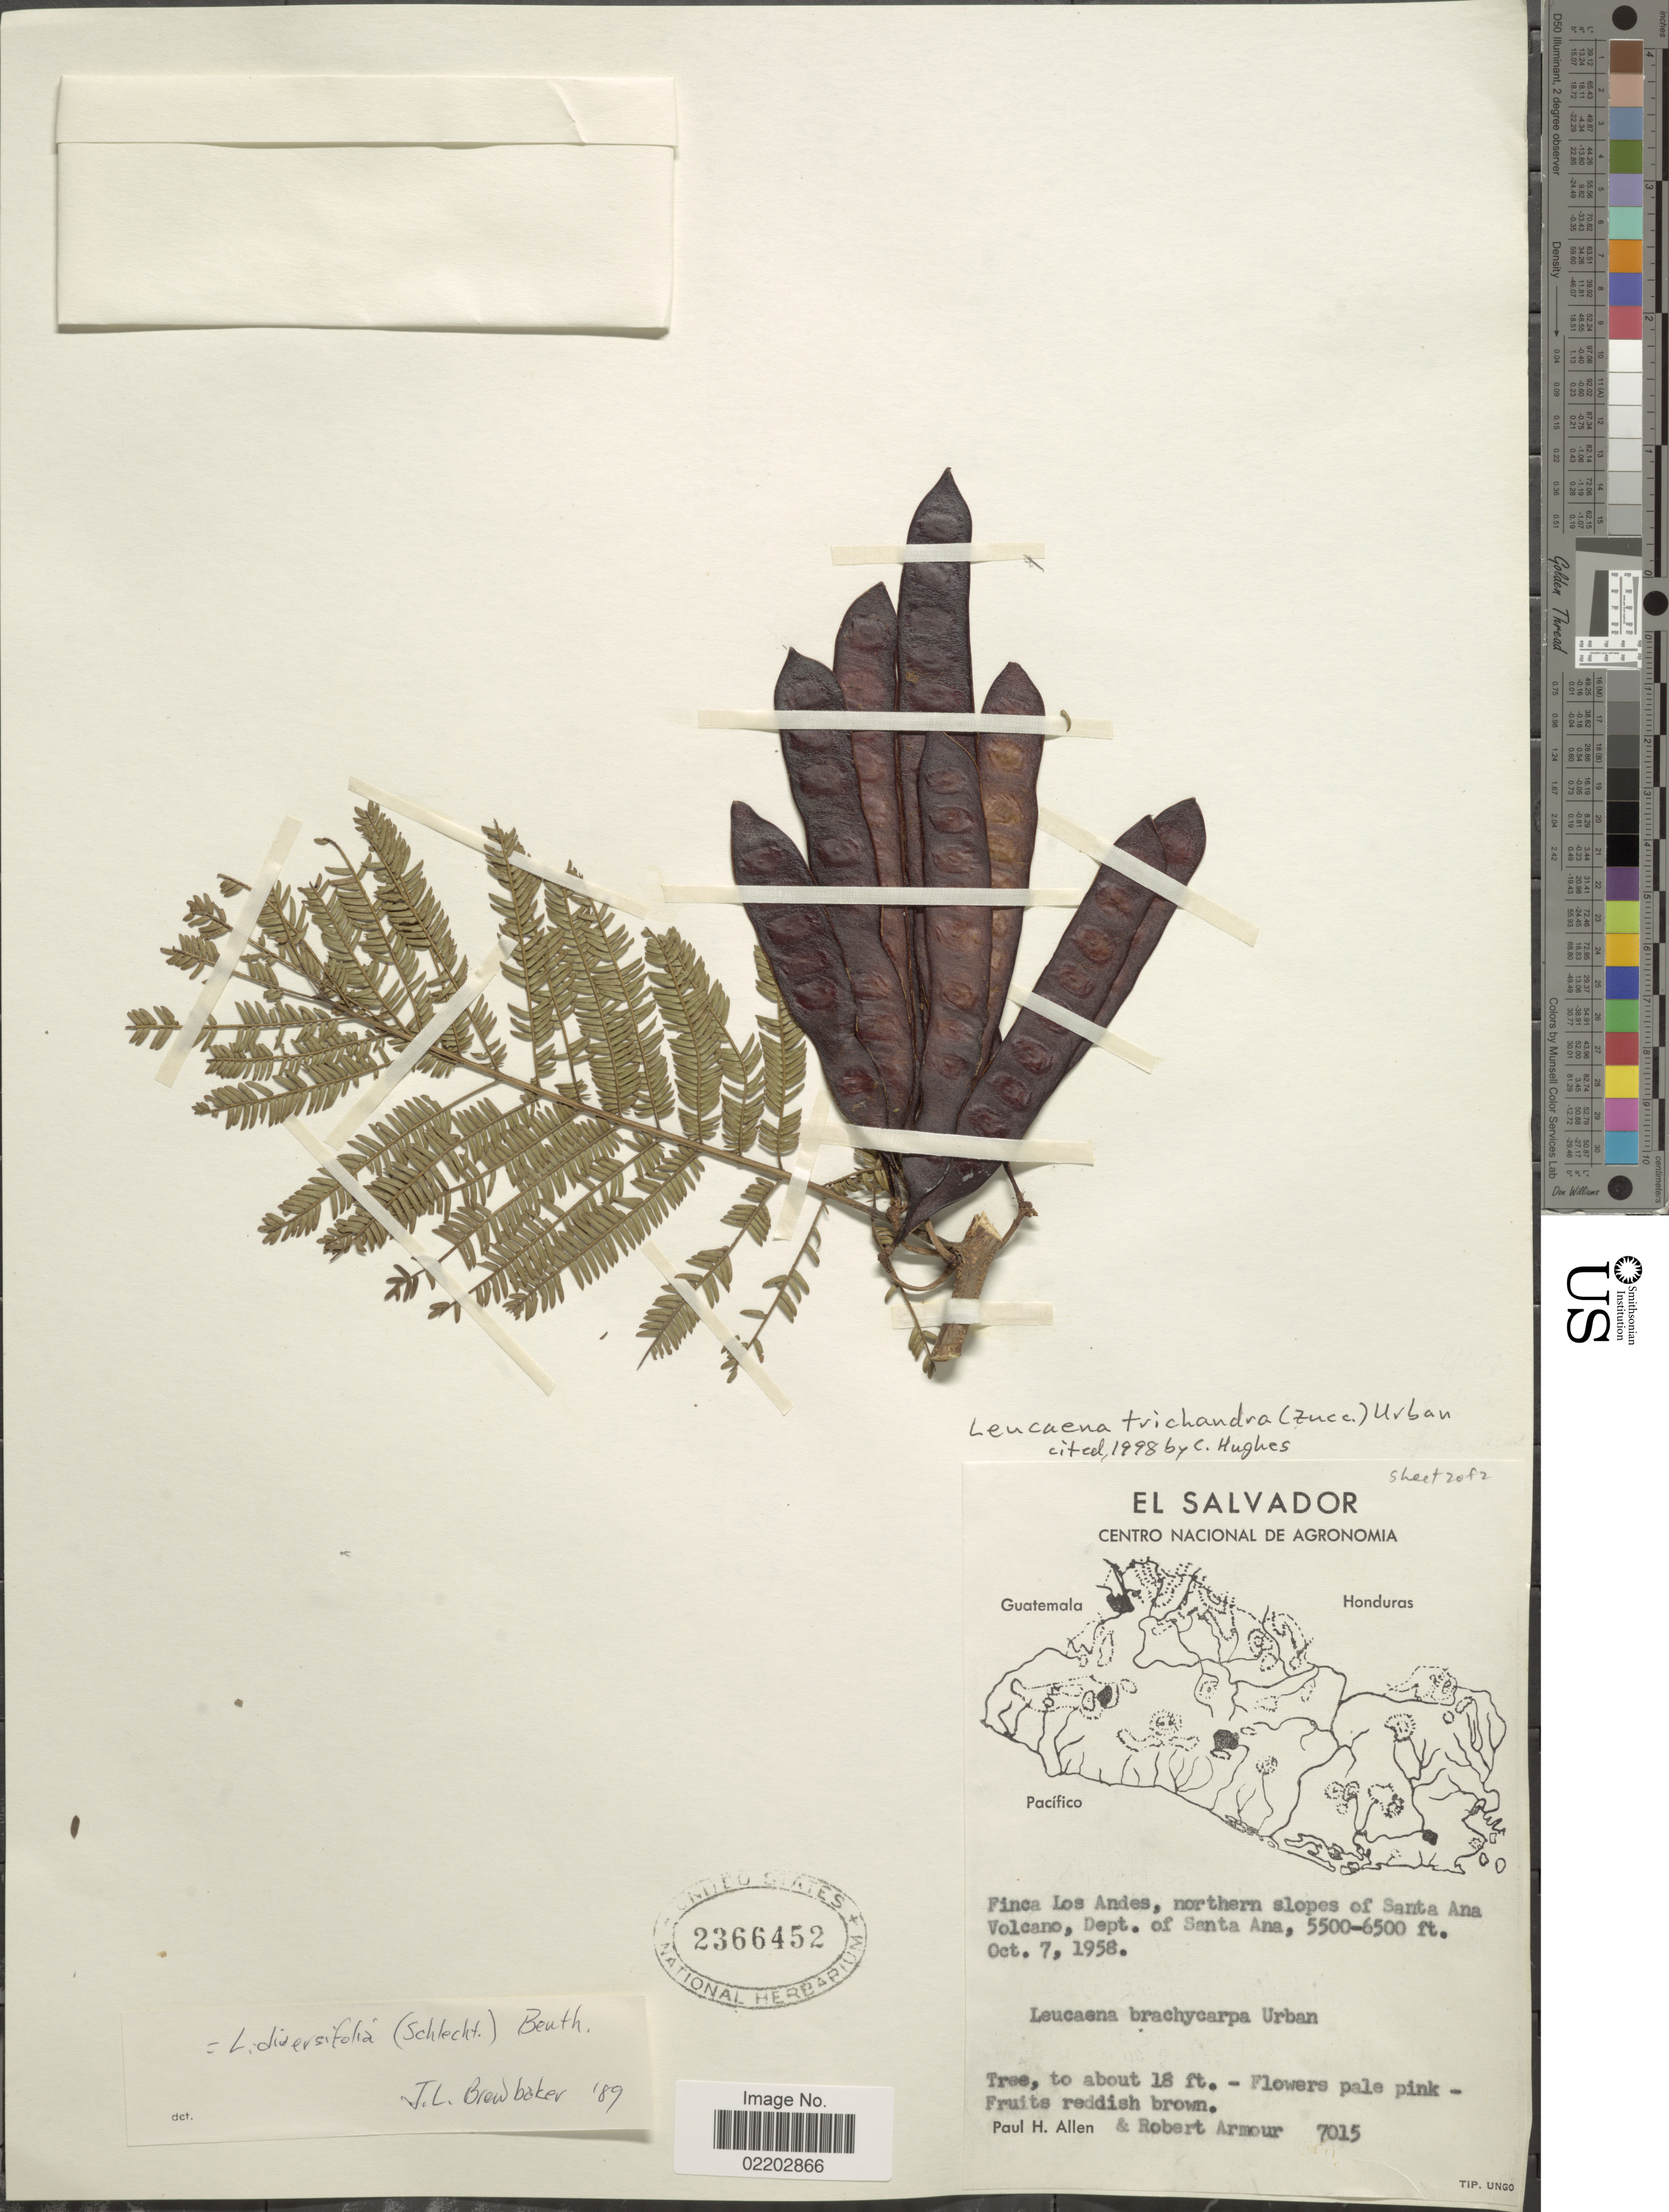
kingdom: Plantae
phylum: Tracheophyta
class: Magnoliopsida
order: Fabales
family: Fabaceae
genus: Leucaena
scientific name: Leucaena trichandra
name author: (Zucc.) Urb.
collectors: P. H. Allen & R. Armour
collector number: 7015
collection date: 1958-10-07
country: El Salvador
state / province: Santa Ana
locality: Finca Los Andes, northern slopes of Santa Ana Volcano, Dept. of Santa Ana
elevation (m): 1676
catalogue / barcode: US 2366452